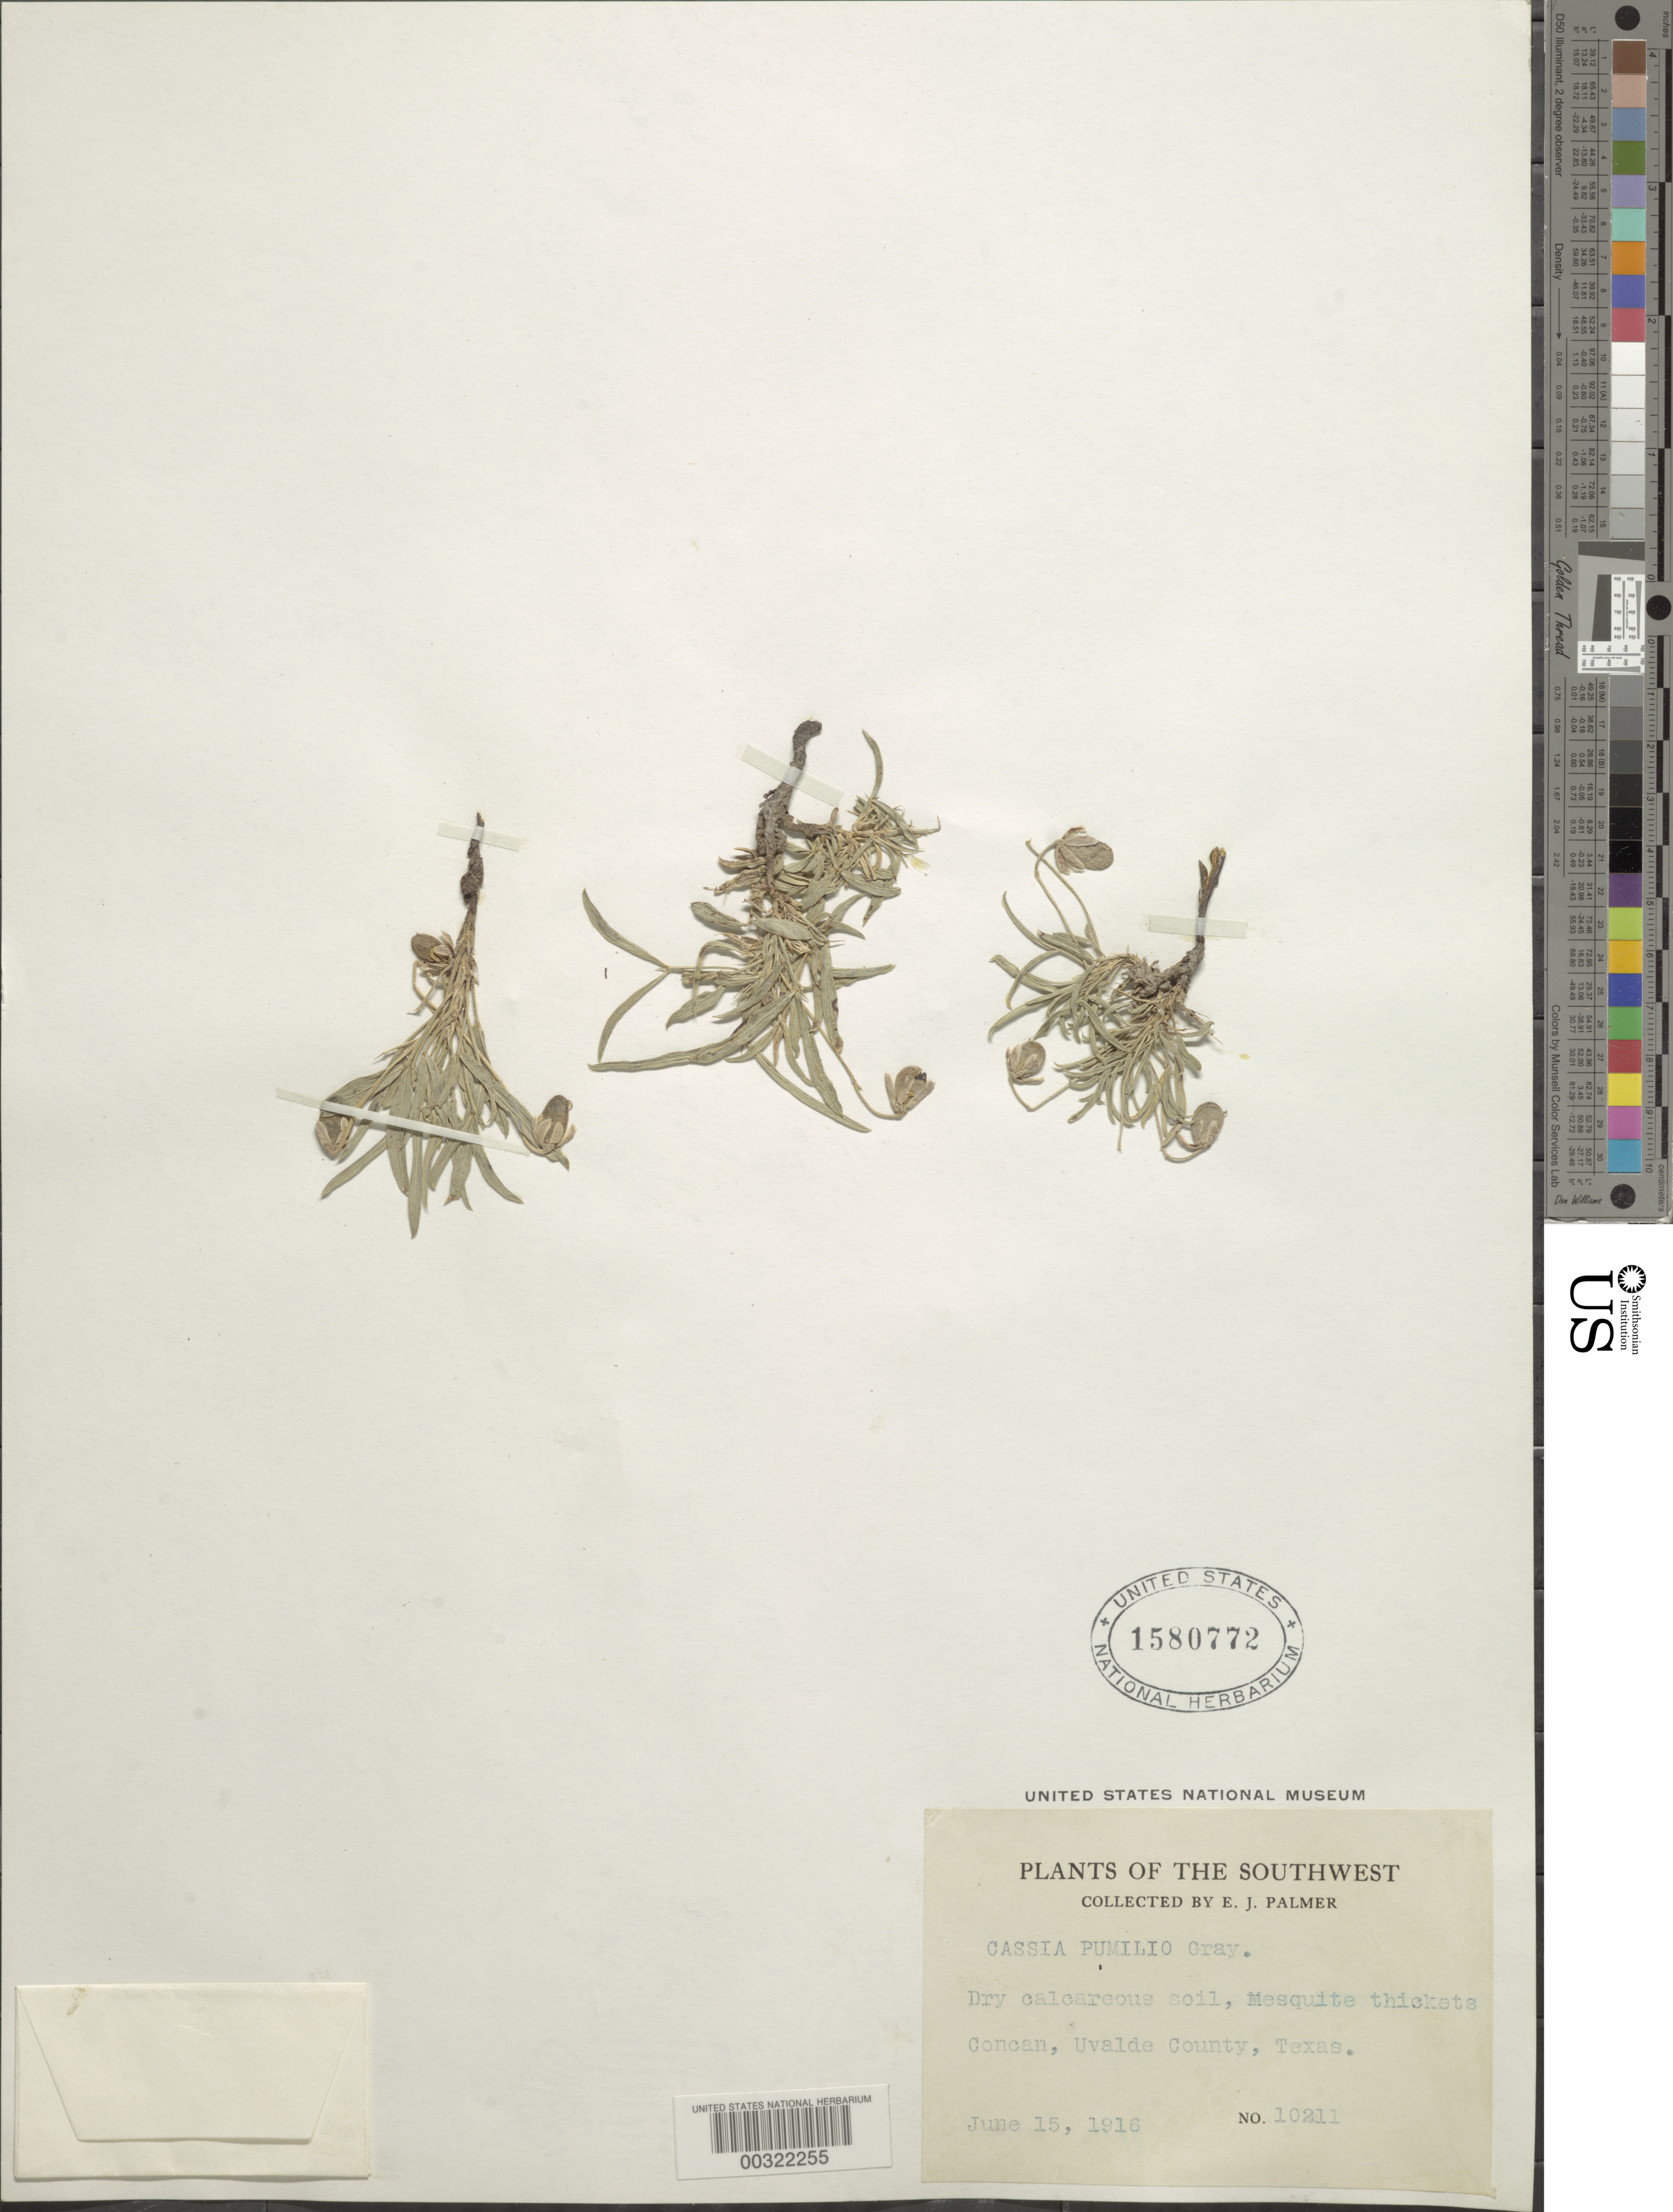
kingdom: Plantae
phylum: Tracheophyta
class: Magnoliopsida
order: Fabales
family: Fabaceae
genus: Senna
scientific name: Senna pumilio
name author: (A. Gray) H.S. Irwin & Barneby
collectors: E. J. Palmer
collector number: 10211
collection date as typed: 15 Jun 1916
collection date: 1916-06-15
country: United States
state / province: Texas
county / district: Uvalde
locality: Concan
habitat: Dry calcareous soil, mesquite thickets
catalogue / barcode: US 1580772